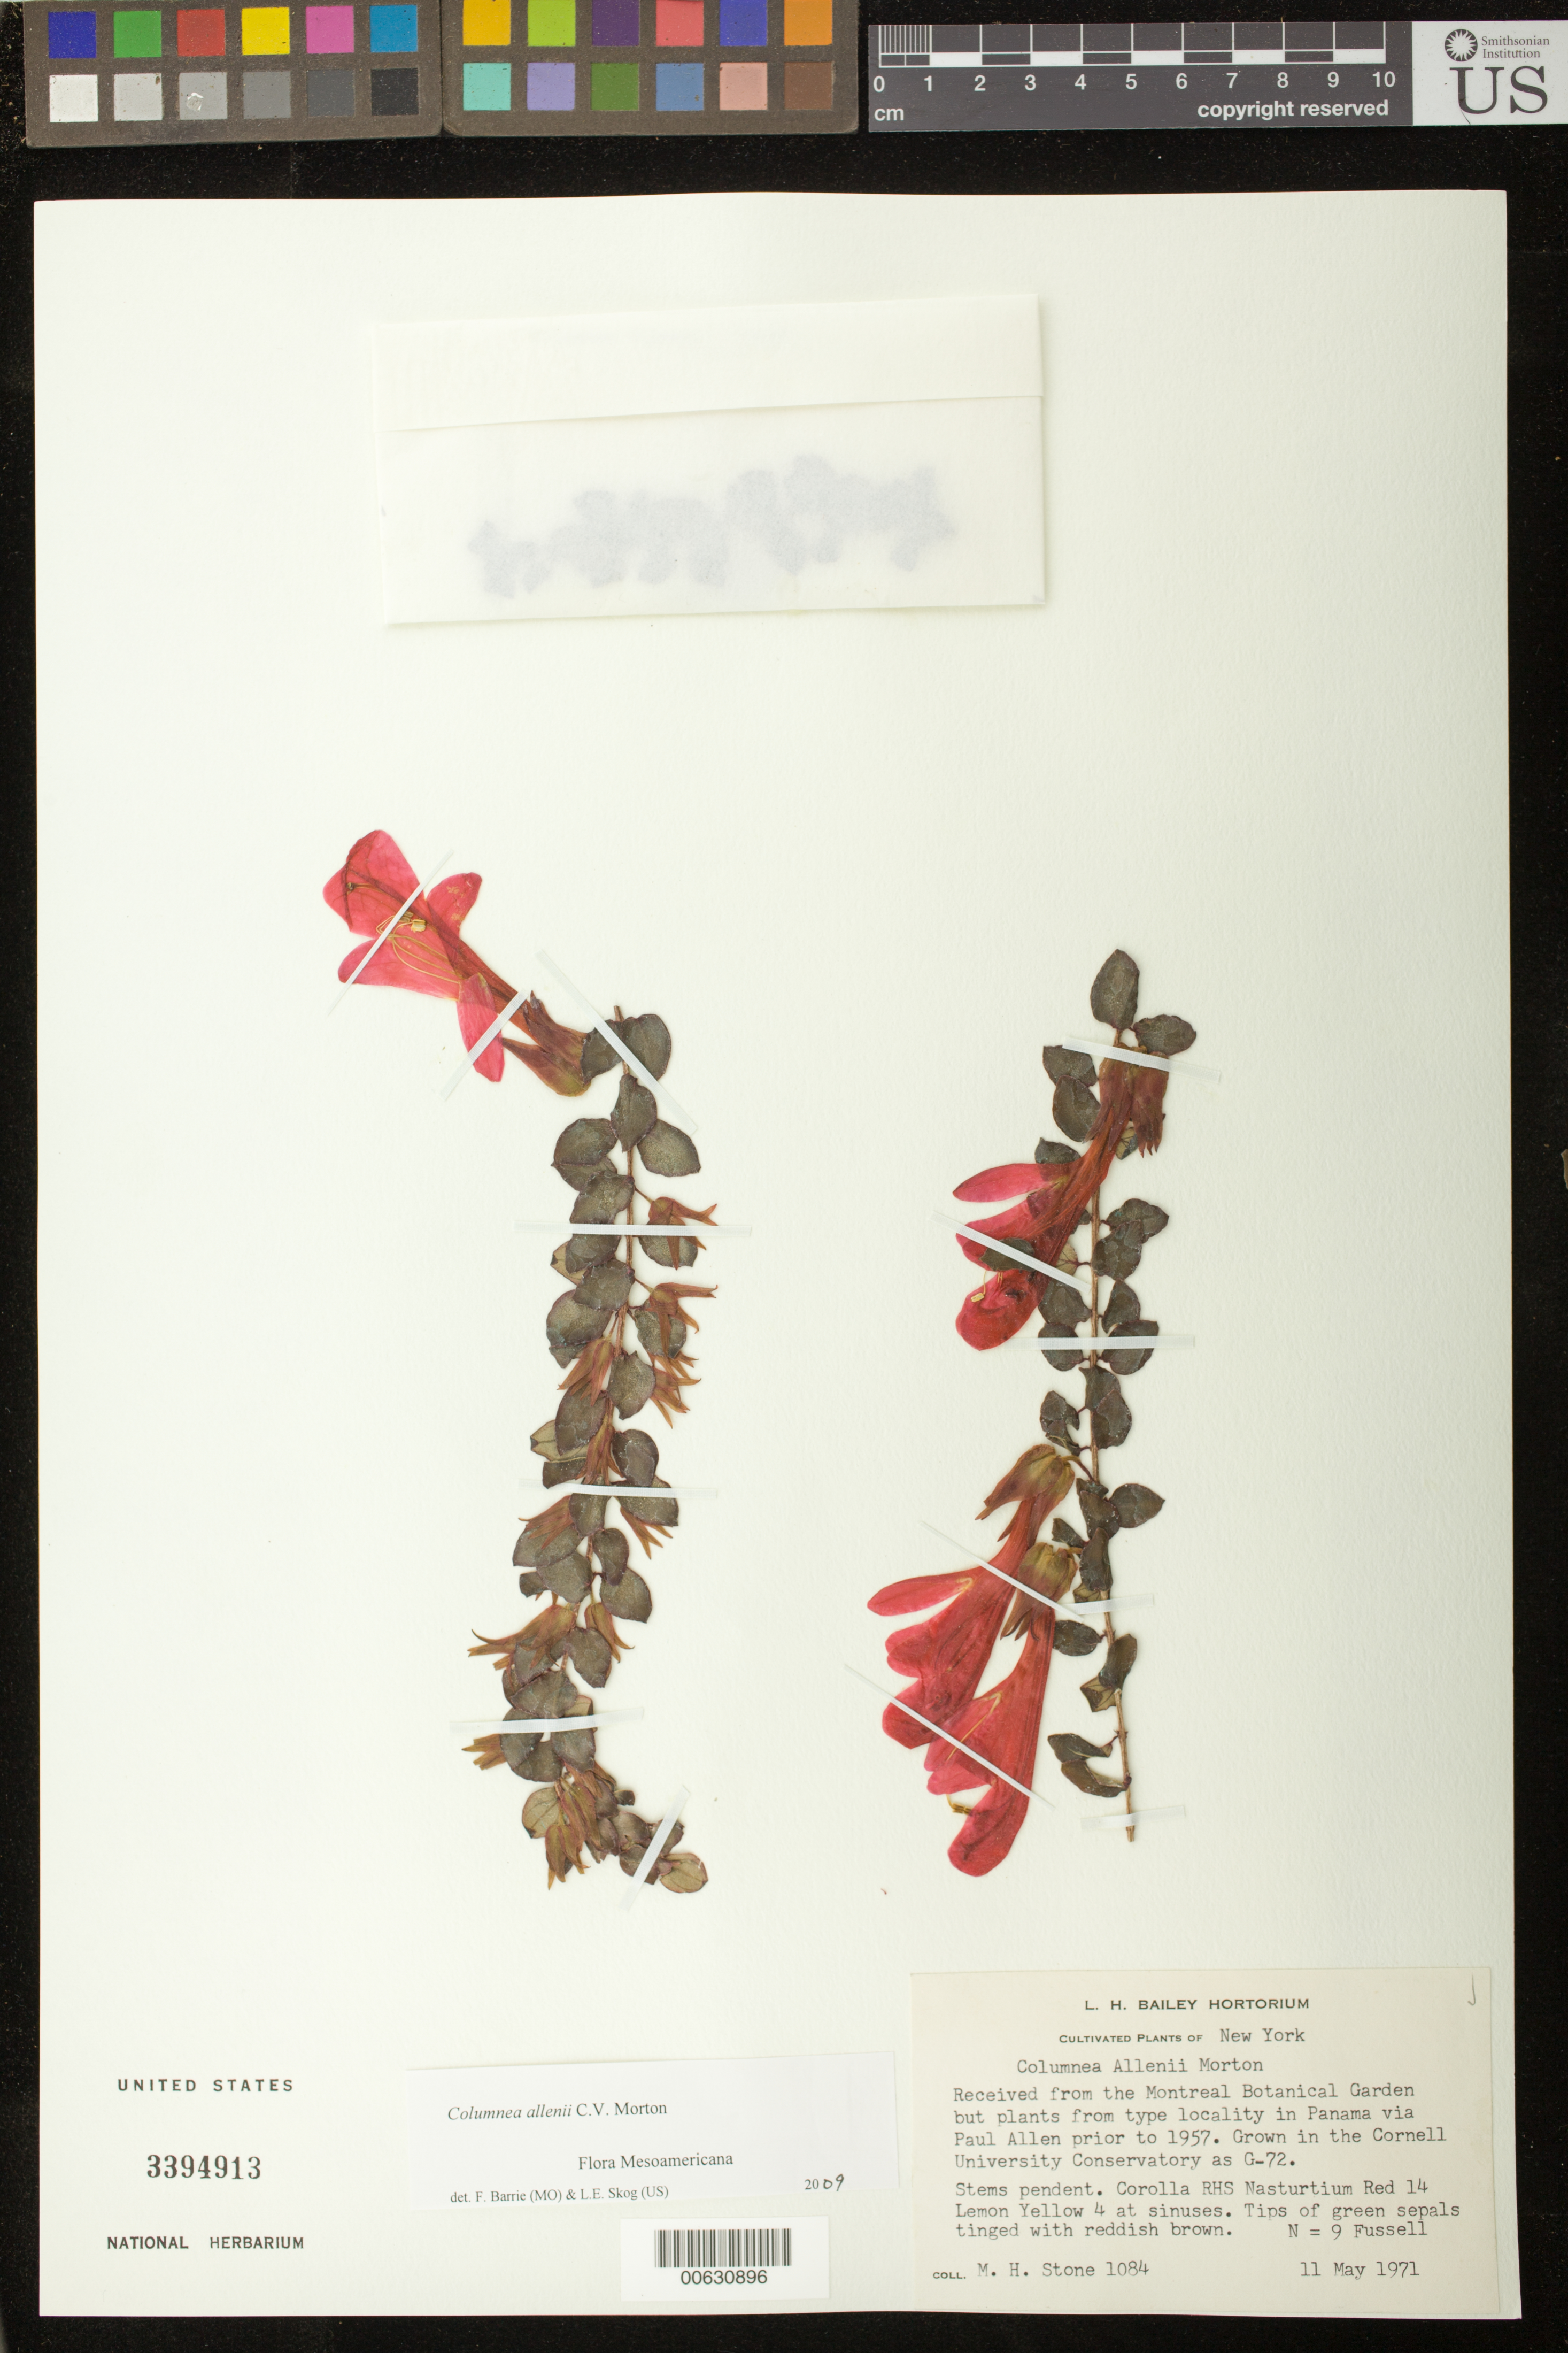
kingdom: Plantae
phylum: Tracheophyta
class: Magnoliopsida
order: Lamiales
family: Gesneriaceae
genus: Columnea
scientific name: Columnea allenii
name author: C.V. Morton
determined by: Skog, Laurence E.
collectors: M. Stone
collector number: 1084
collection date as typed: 11 May 1971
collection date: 1971-05-11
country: Panama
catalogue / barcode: US 3394913